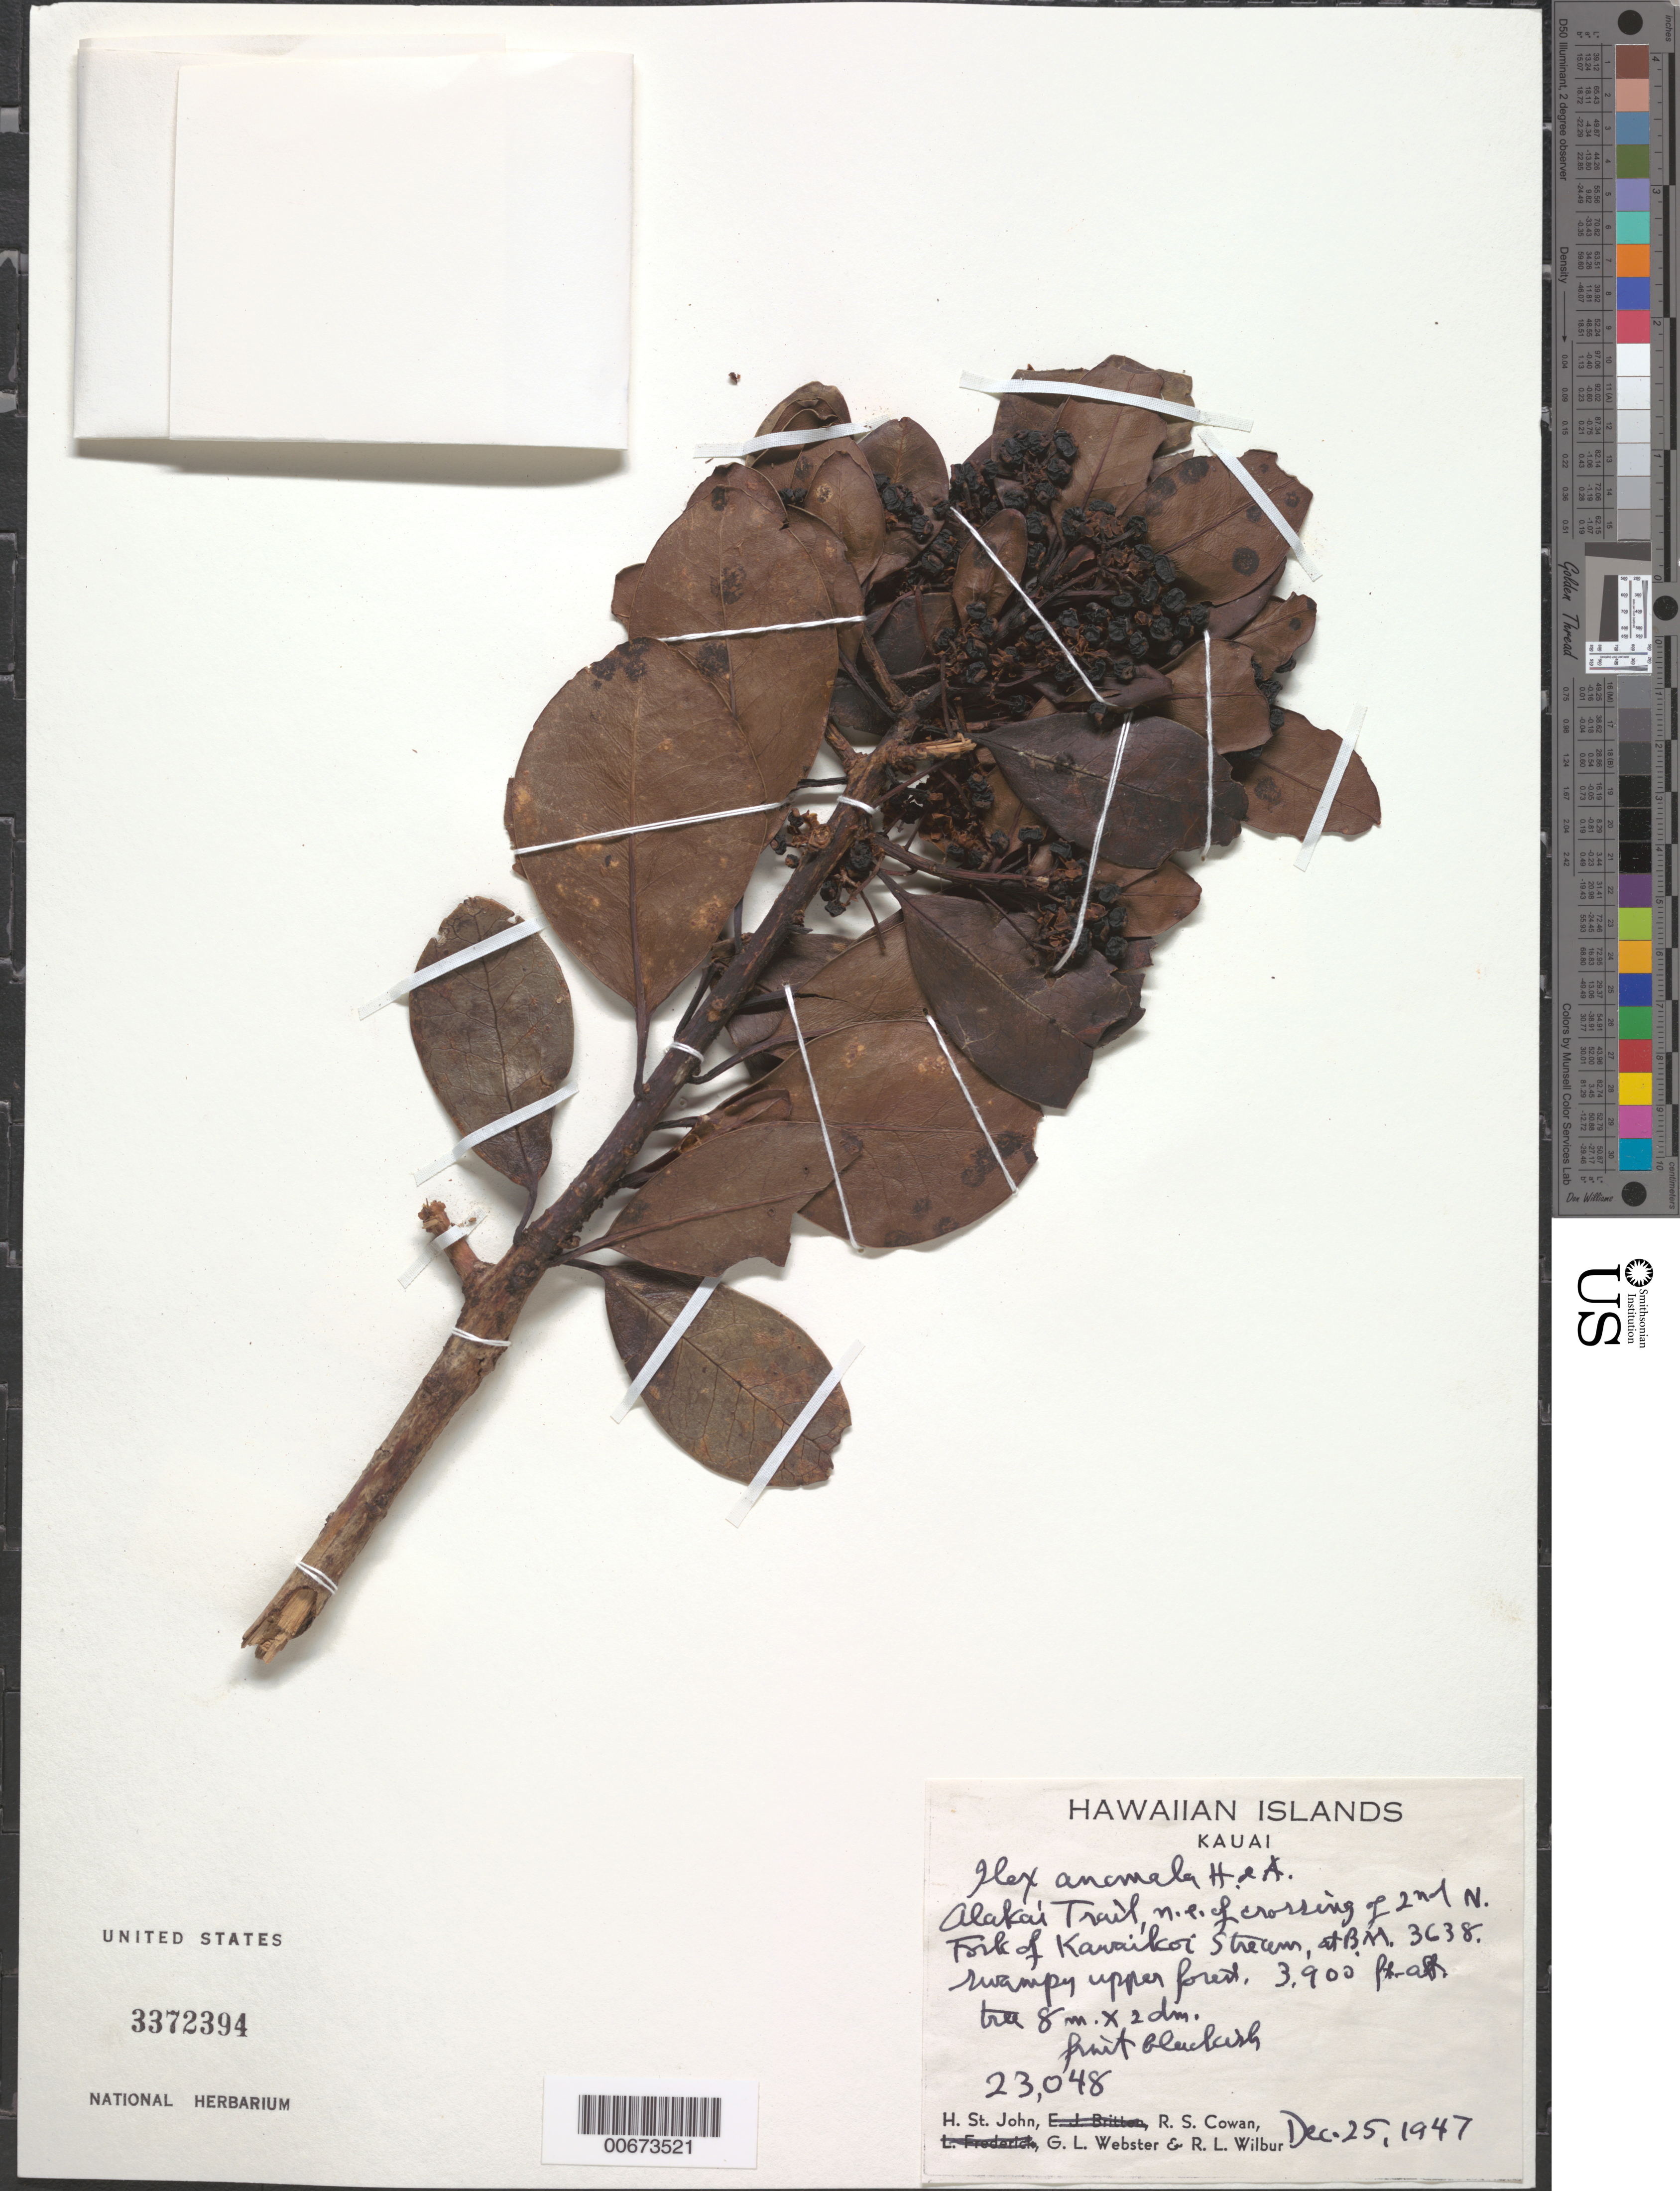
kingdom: Plantae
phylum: Tracheophyta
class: Magnoliopsida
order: Aquifoliales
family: Aquifoliaceae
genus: Ilex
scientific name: Ilex anomala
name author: Hook. & Arn.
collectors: H. St. John, R. S. Cowan, G. L. Webster & R. L. Wilbur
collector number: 23048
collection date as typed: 25 Dec 1947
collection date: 1947-12-25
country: United States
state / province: Hawaii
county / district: Kauai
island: Kaua'i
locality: Alaka'i Trail NE of crossing of 2nd N fork of Kawaikoi Stream at B.M. 3638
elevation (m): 1189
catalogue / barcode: US 3372394